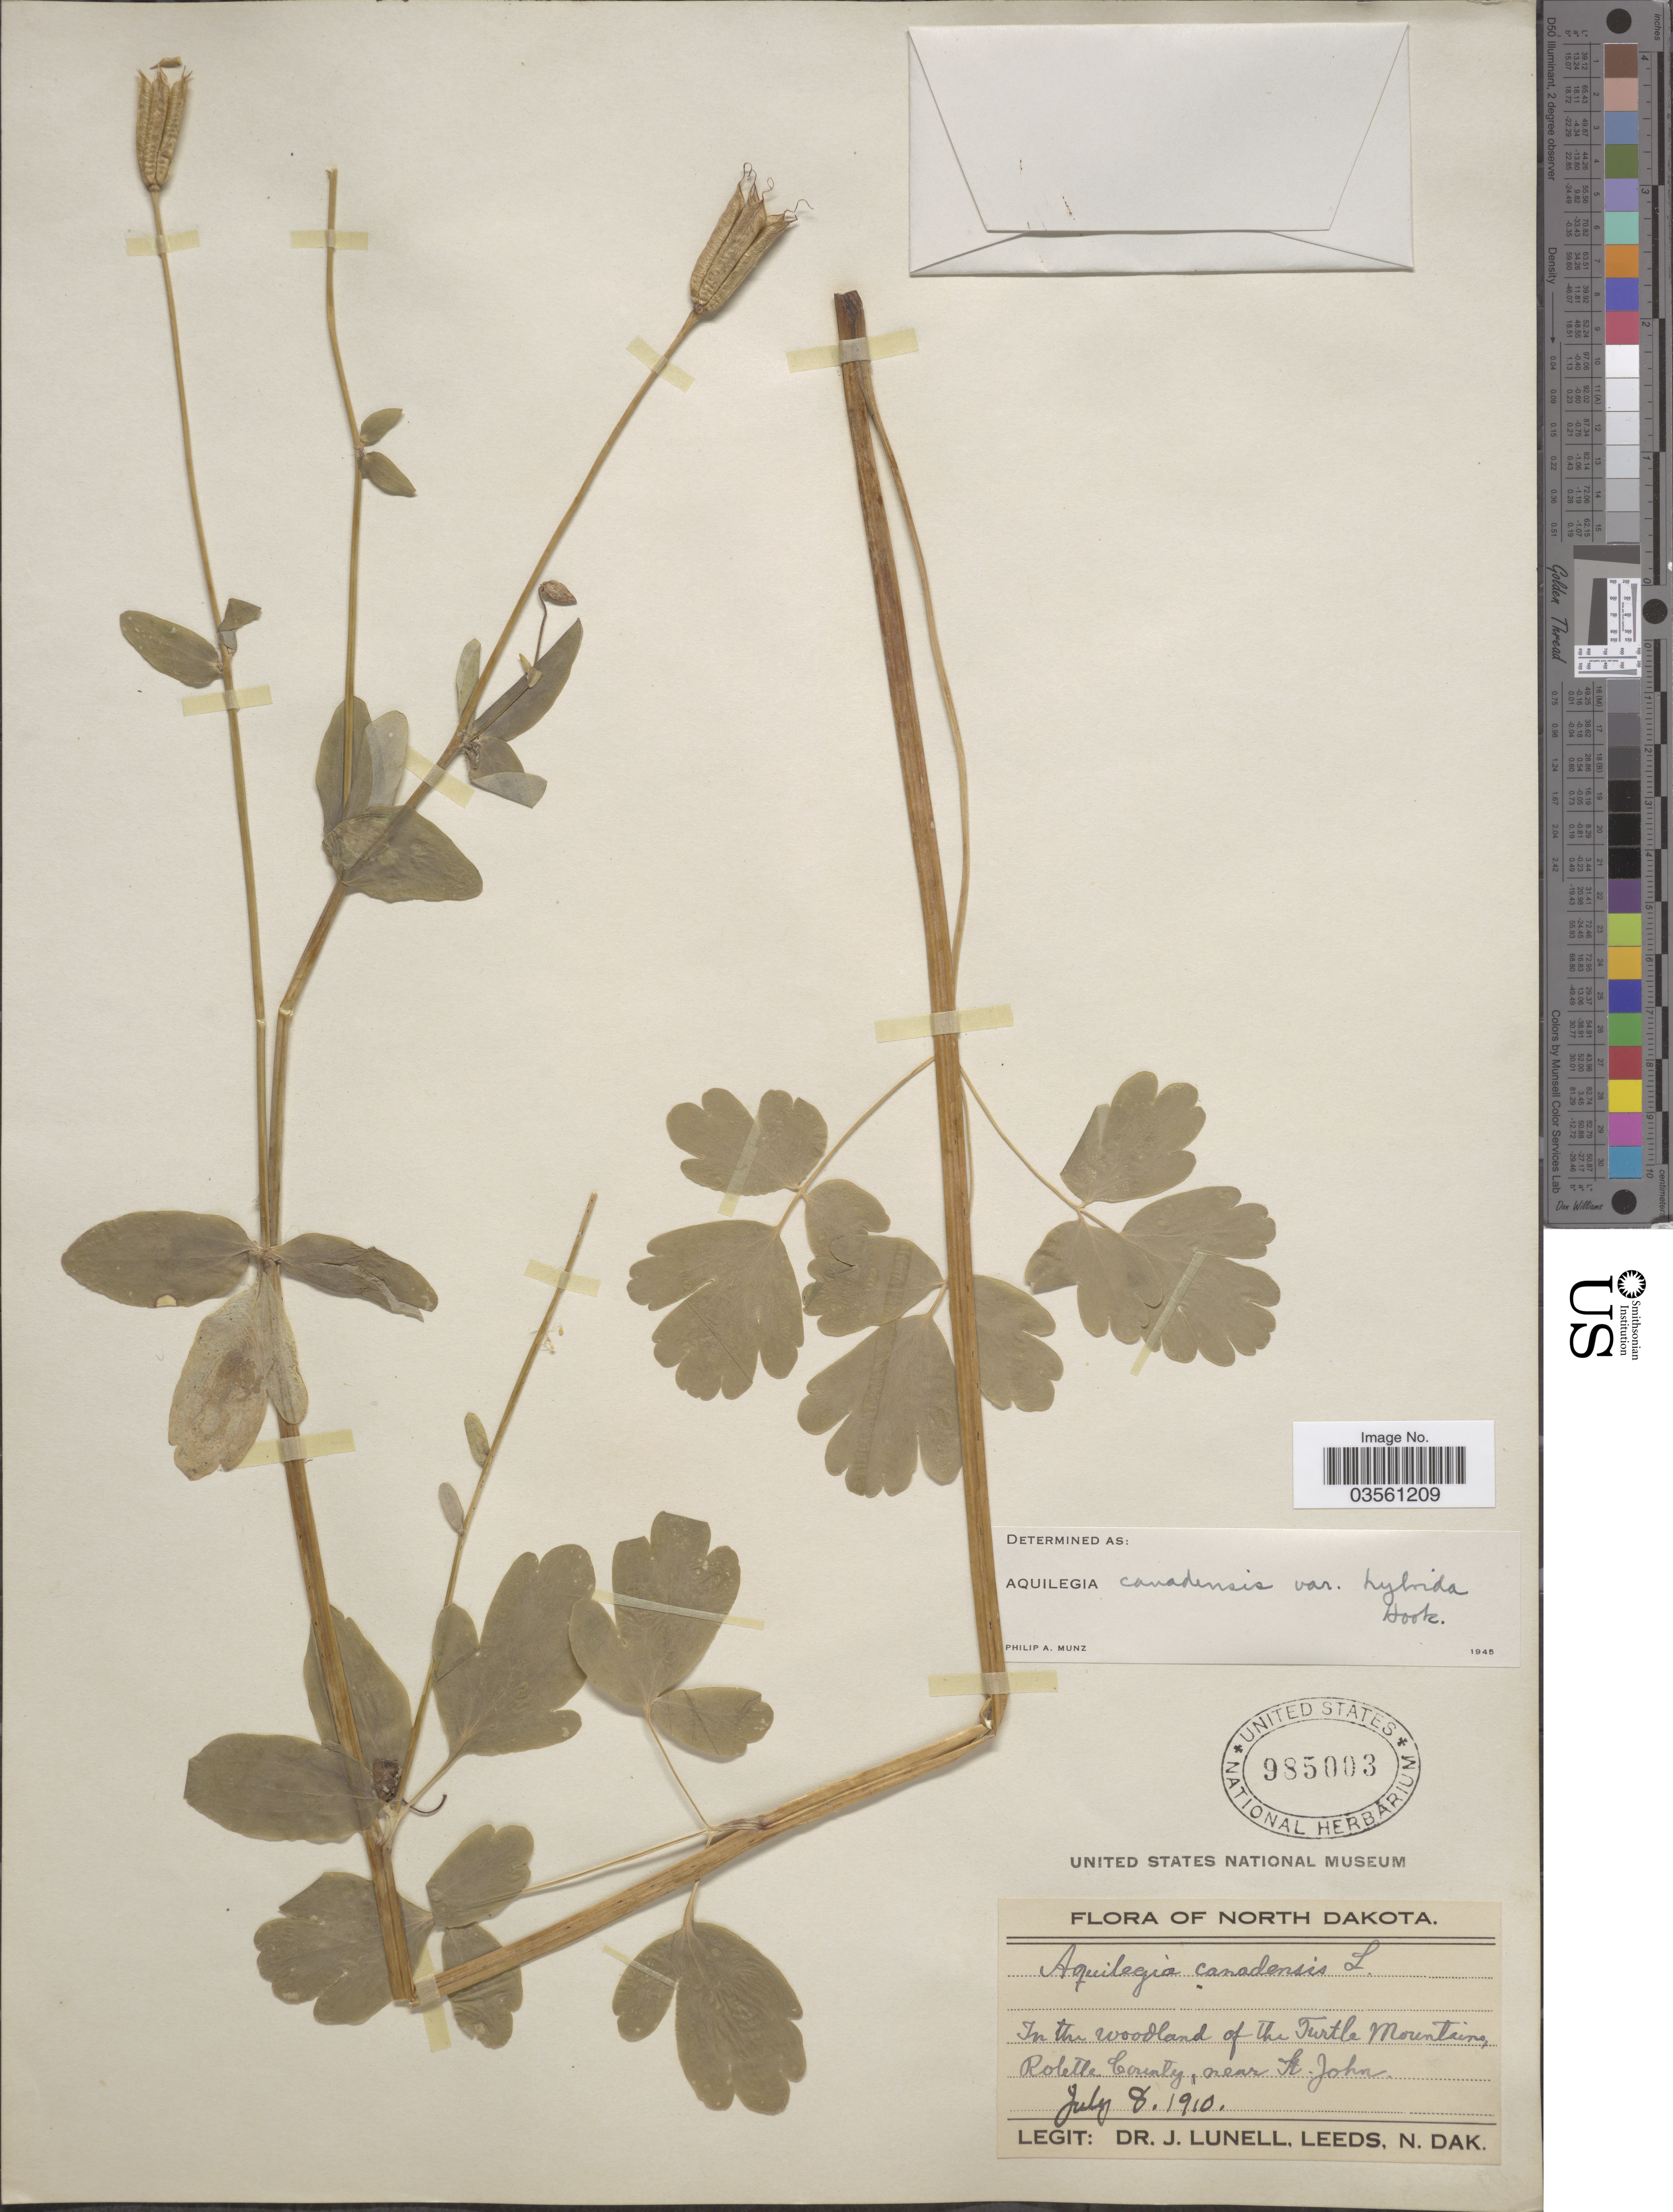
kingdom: Plantae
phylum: Tracheophyta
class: Magnoliopsida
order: Ranunculales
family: Ranunculaceae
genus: Aquilegia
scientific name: Aquilegia canadensis var. hybrida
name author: Hook.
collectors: J. Lunell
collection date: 1910-07-08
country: United States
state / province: North Dakota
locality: In the woodland of the Turtle Mountains, Rolette County, near St. John.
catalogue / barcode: US 985003